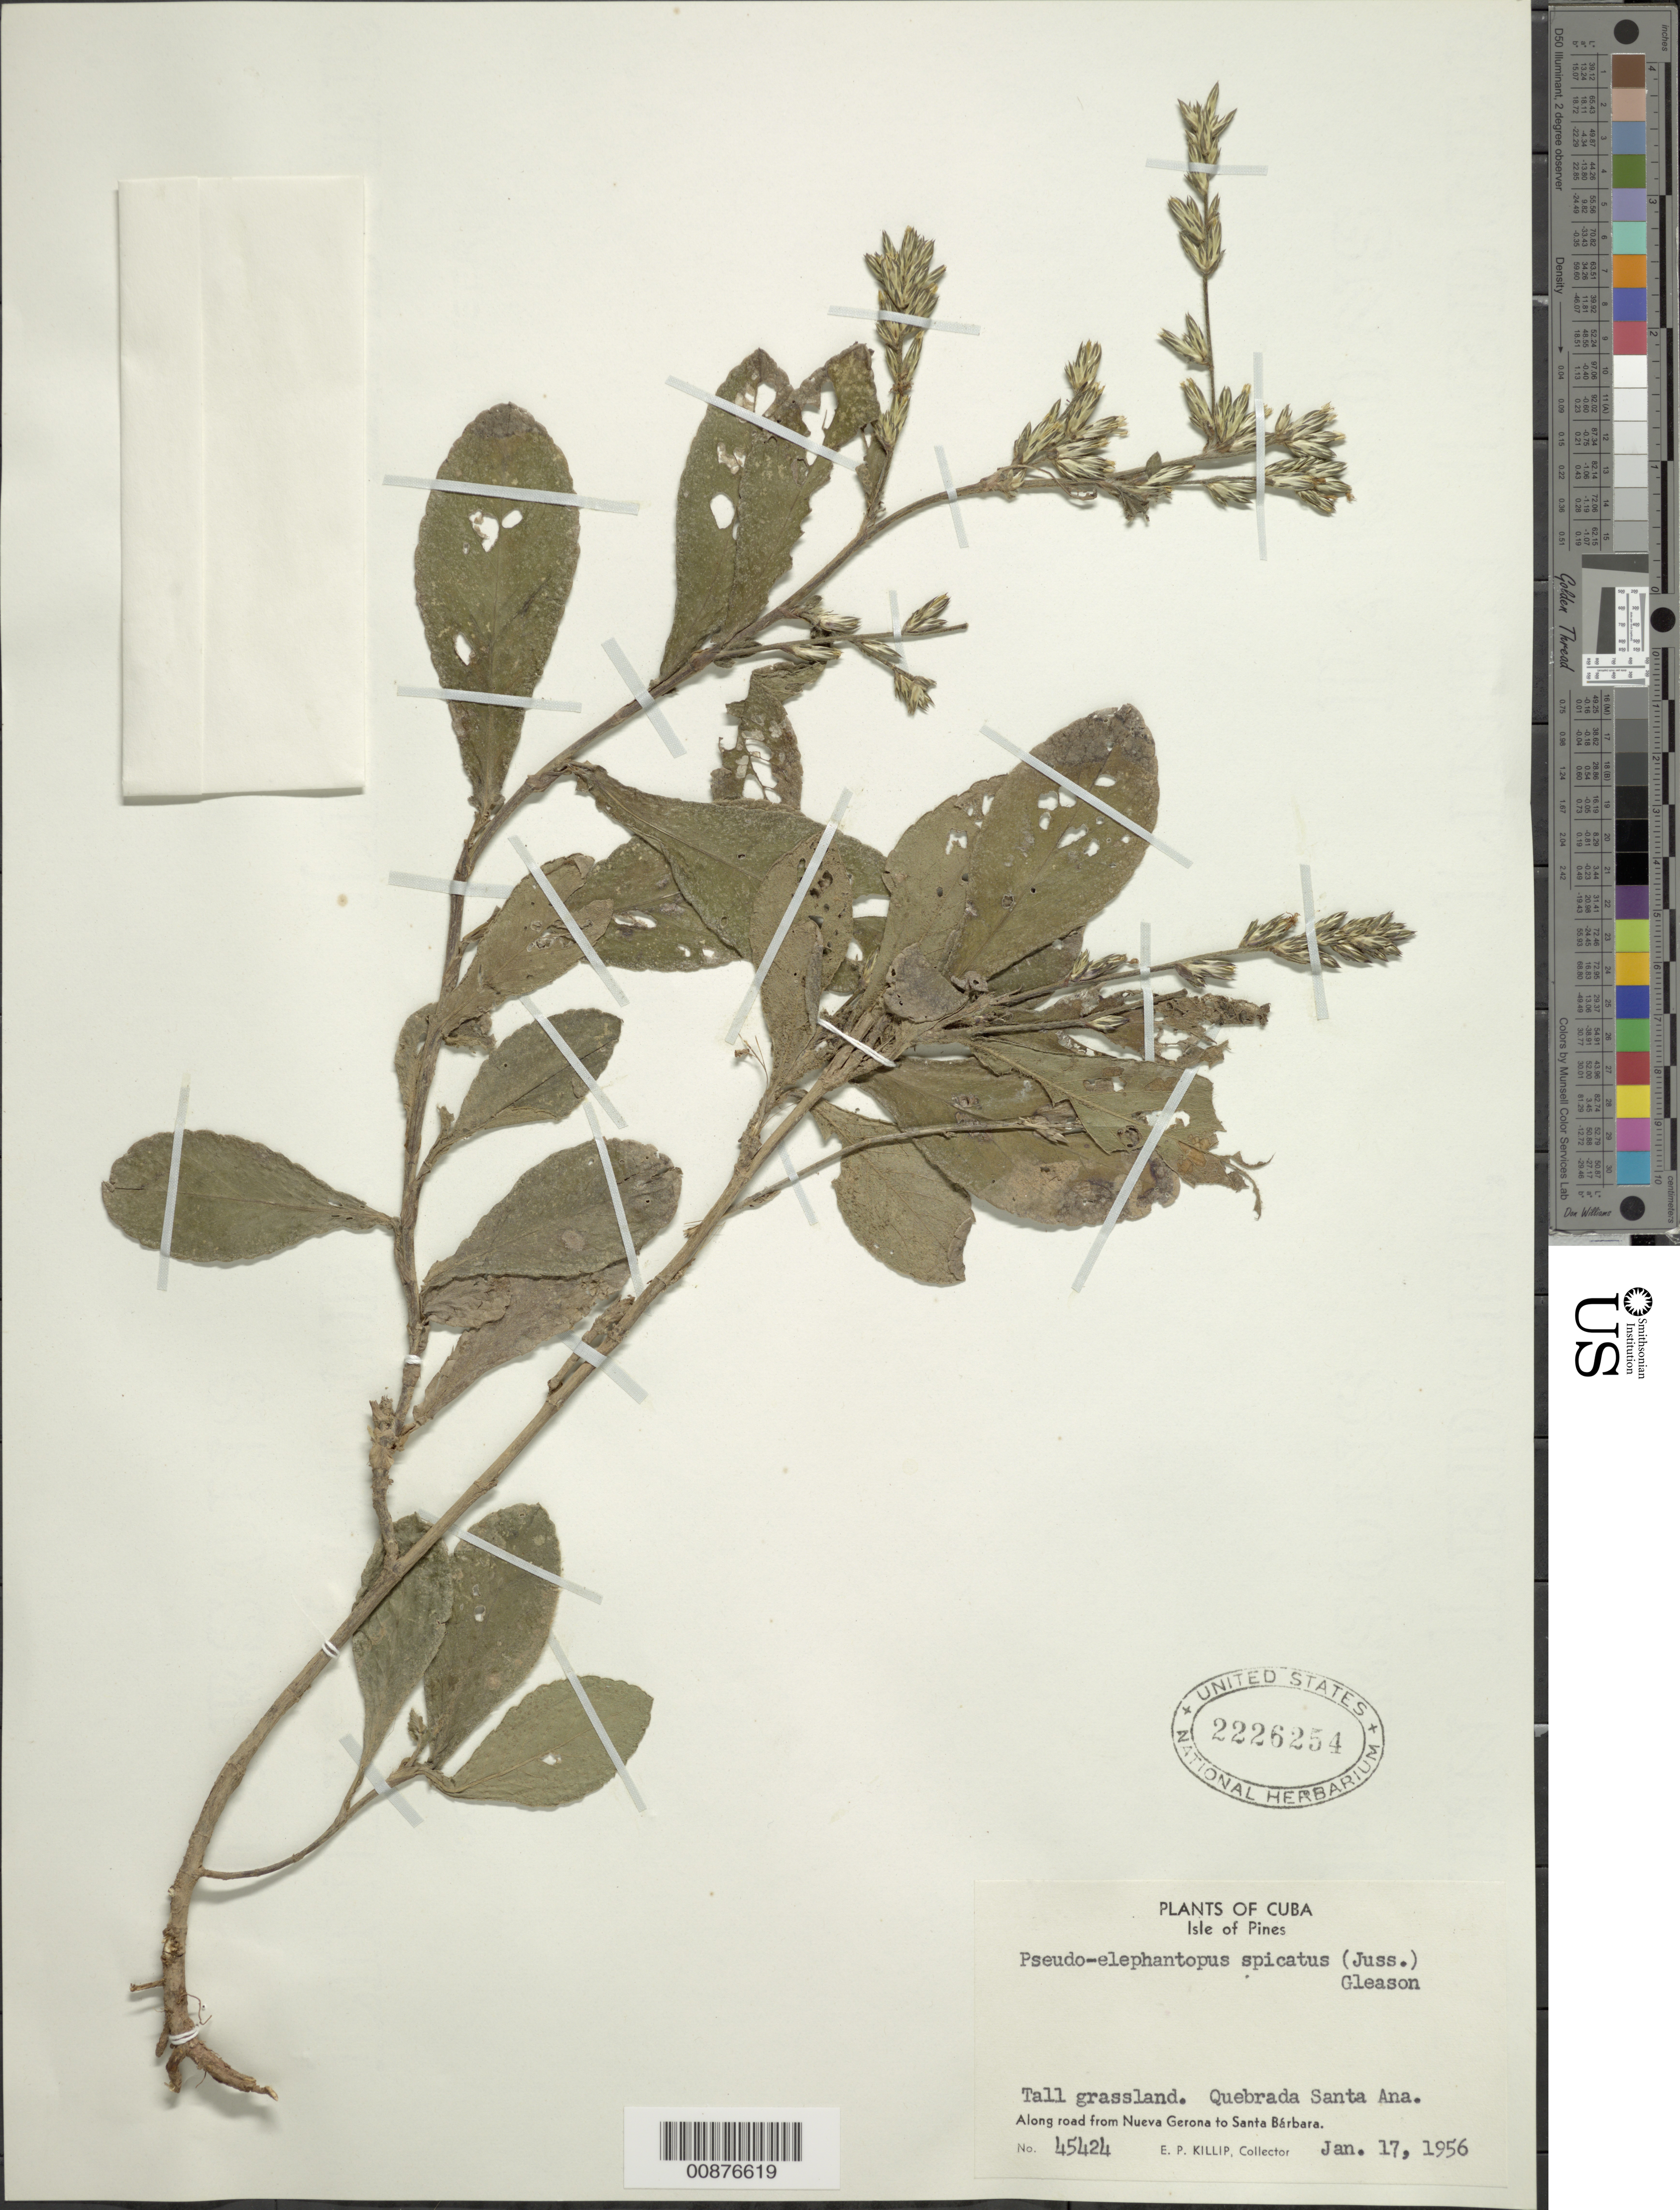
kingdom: Plantae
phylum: Tracheophyta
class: Magnoliopsida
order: Asterales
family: Asteraceae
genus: Pseudelephantopus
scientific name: Pseudelephantopus spicatus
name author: (Juss. ex Aubl.) C.F. Baker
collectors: E. P. Killip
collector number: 45424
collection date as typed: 17 Jan 1956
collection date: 1956-01-17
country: Cuba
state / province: Isla de La Juventud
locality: Quebrada Santa Ana. Along road from Nueva Gerona to Santa Bárbara.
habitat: Tall Grassland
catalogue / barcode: US 2226254